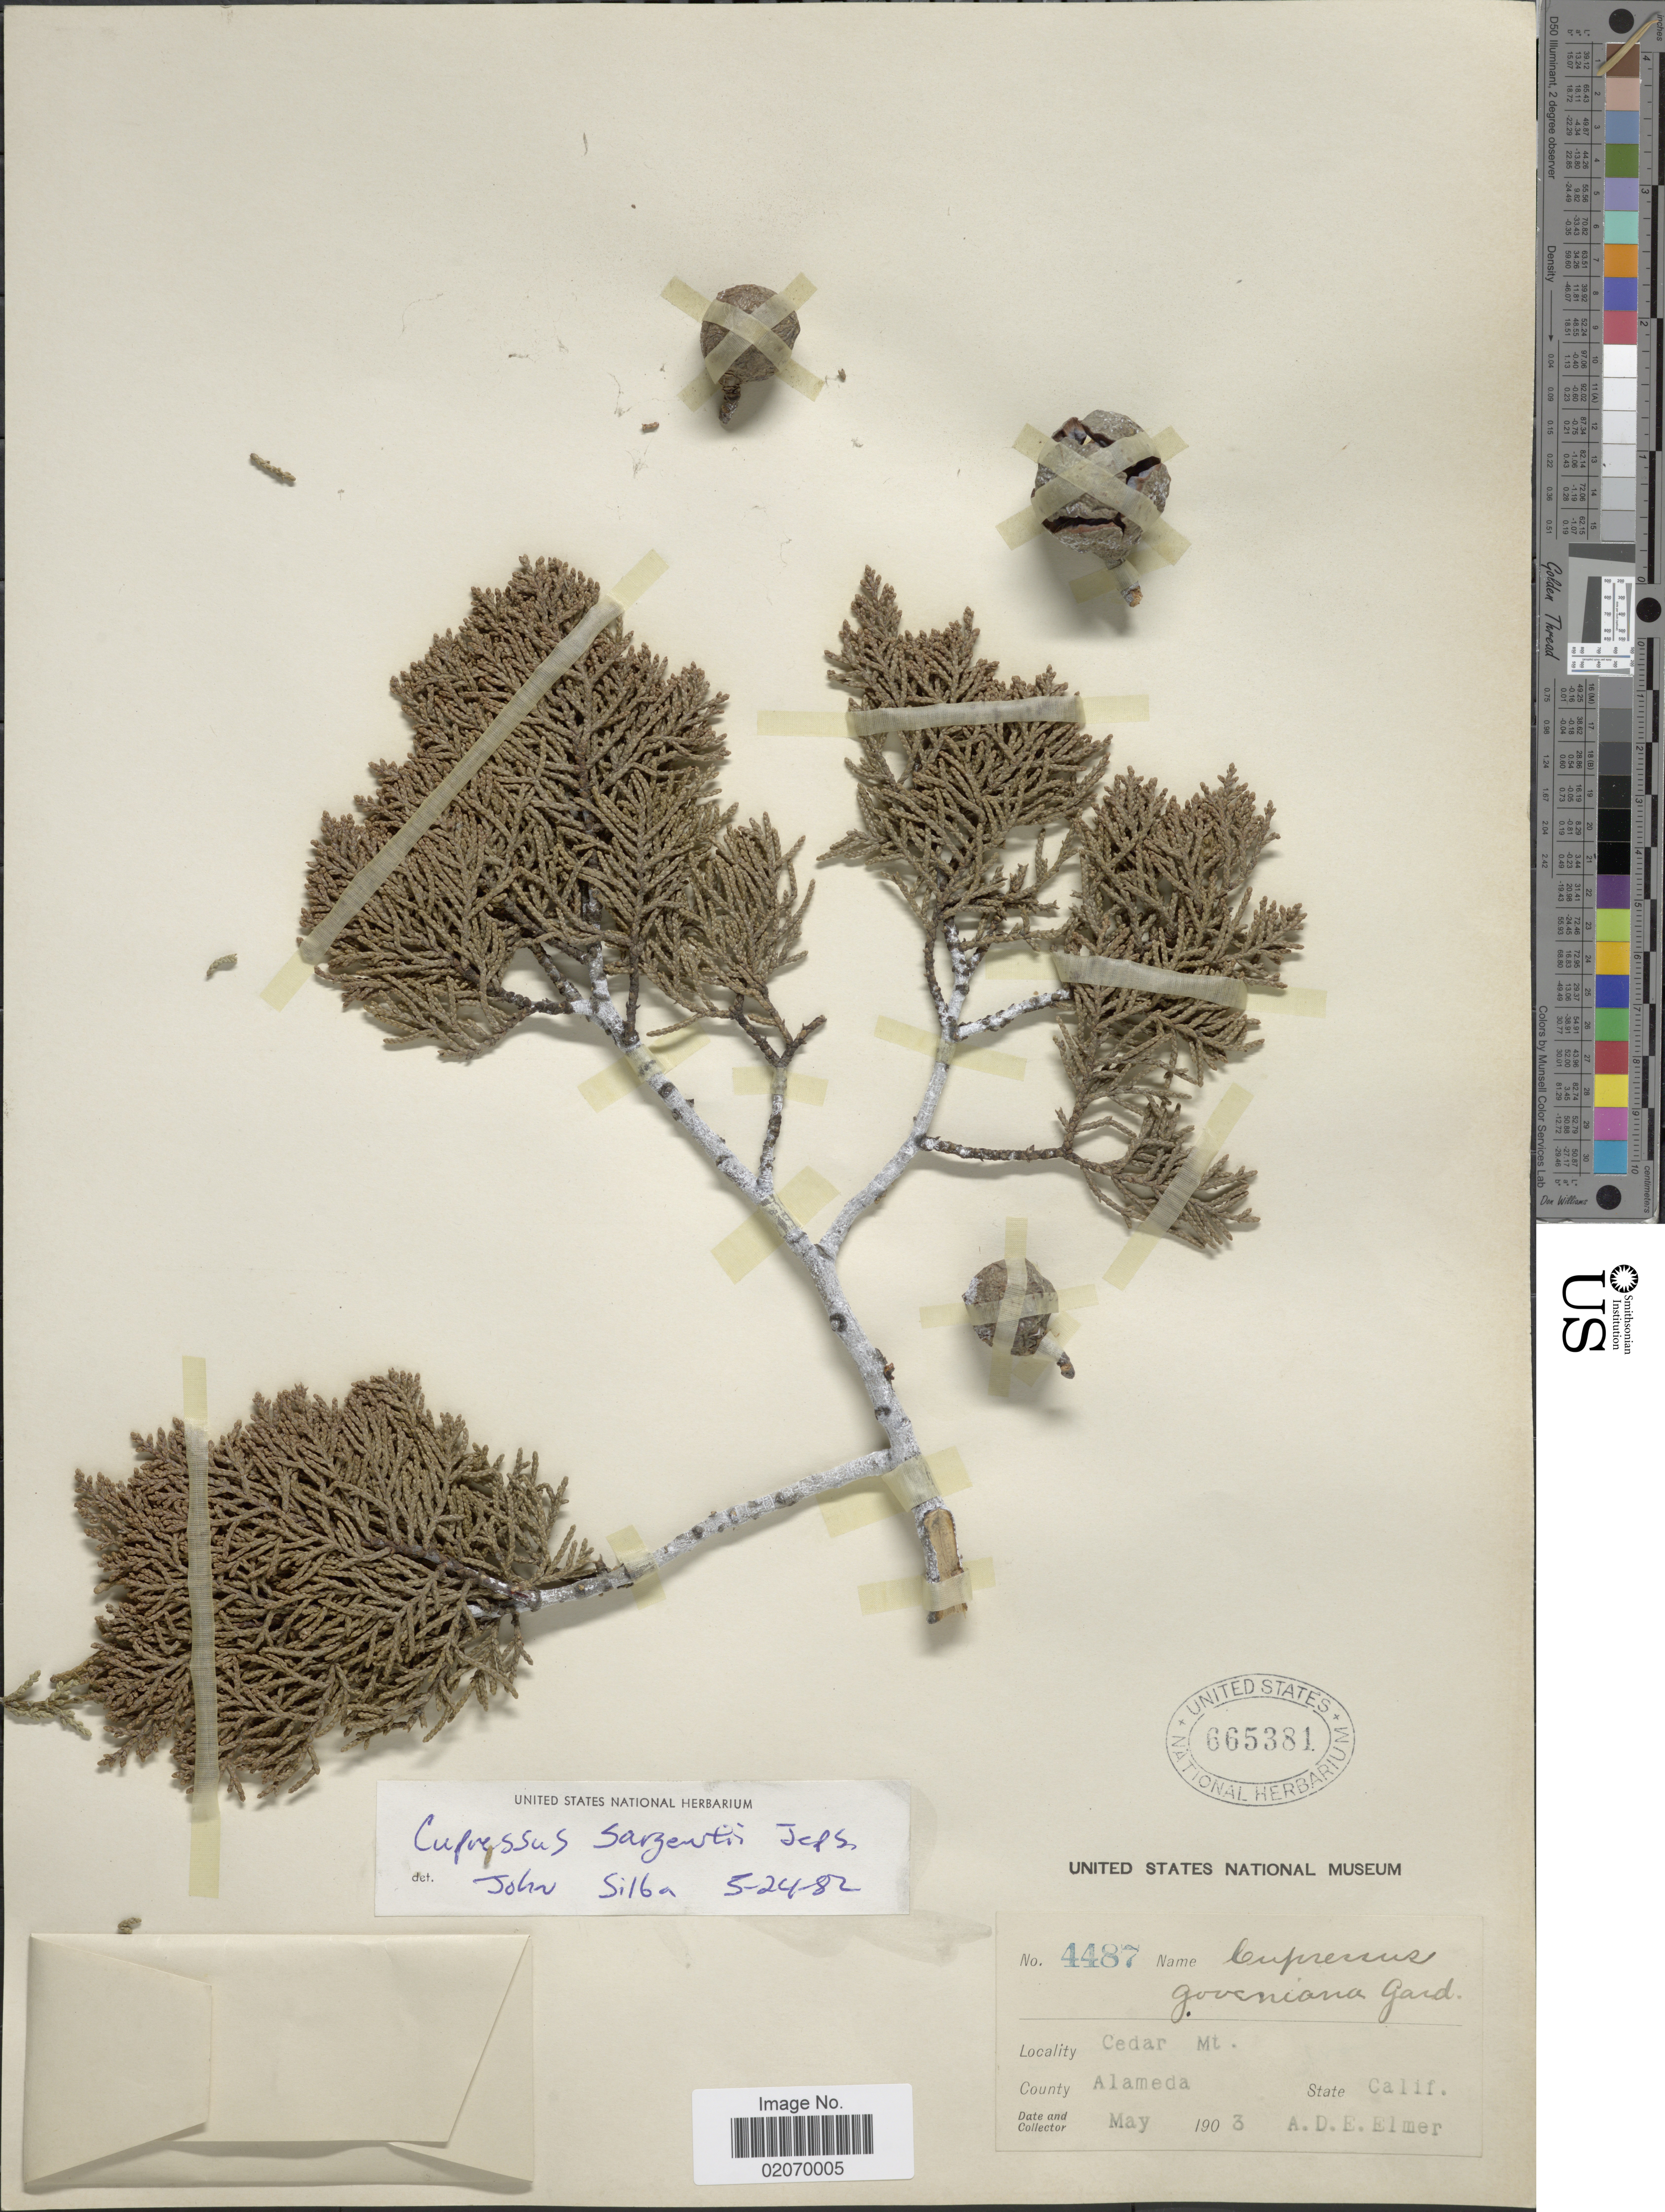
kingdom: Plantae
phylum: Tracheophyta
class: Pinopsida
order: Pinales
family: Cupressaceae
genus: Hesperocyparis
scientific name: Hesperocyparis sargentii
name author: (Jeps.) Bartel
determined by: (US) Smithsonian Institution - National Museum of Natural History - Department of Botany (UNITED STATES)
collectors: A. D. E. Elmer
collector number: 4487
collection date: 1903-05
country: United States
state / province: California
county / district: Alameda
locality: Cedar Mt., County Alameda, State Calif.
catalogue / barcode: US 665381